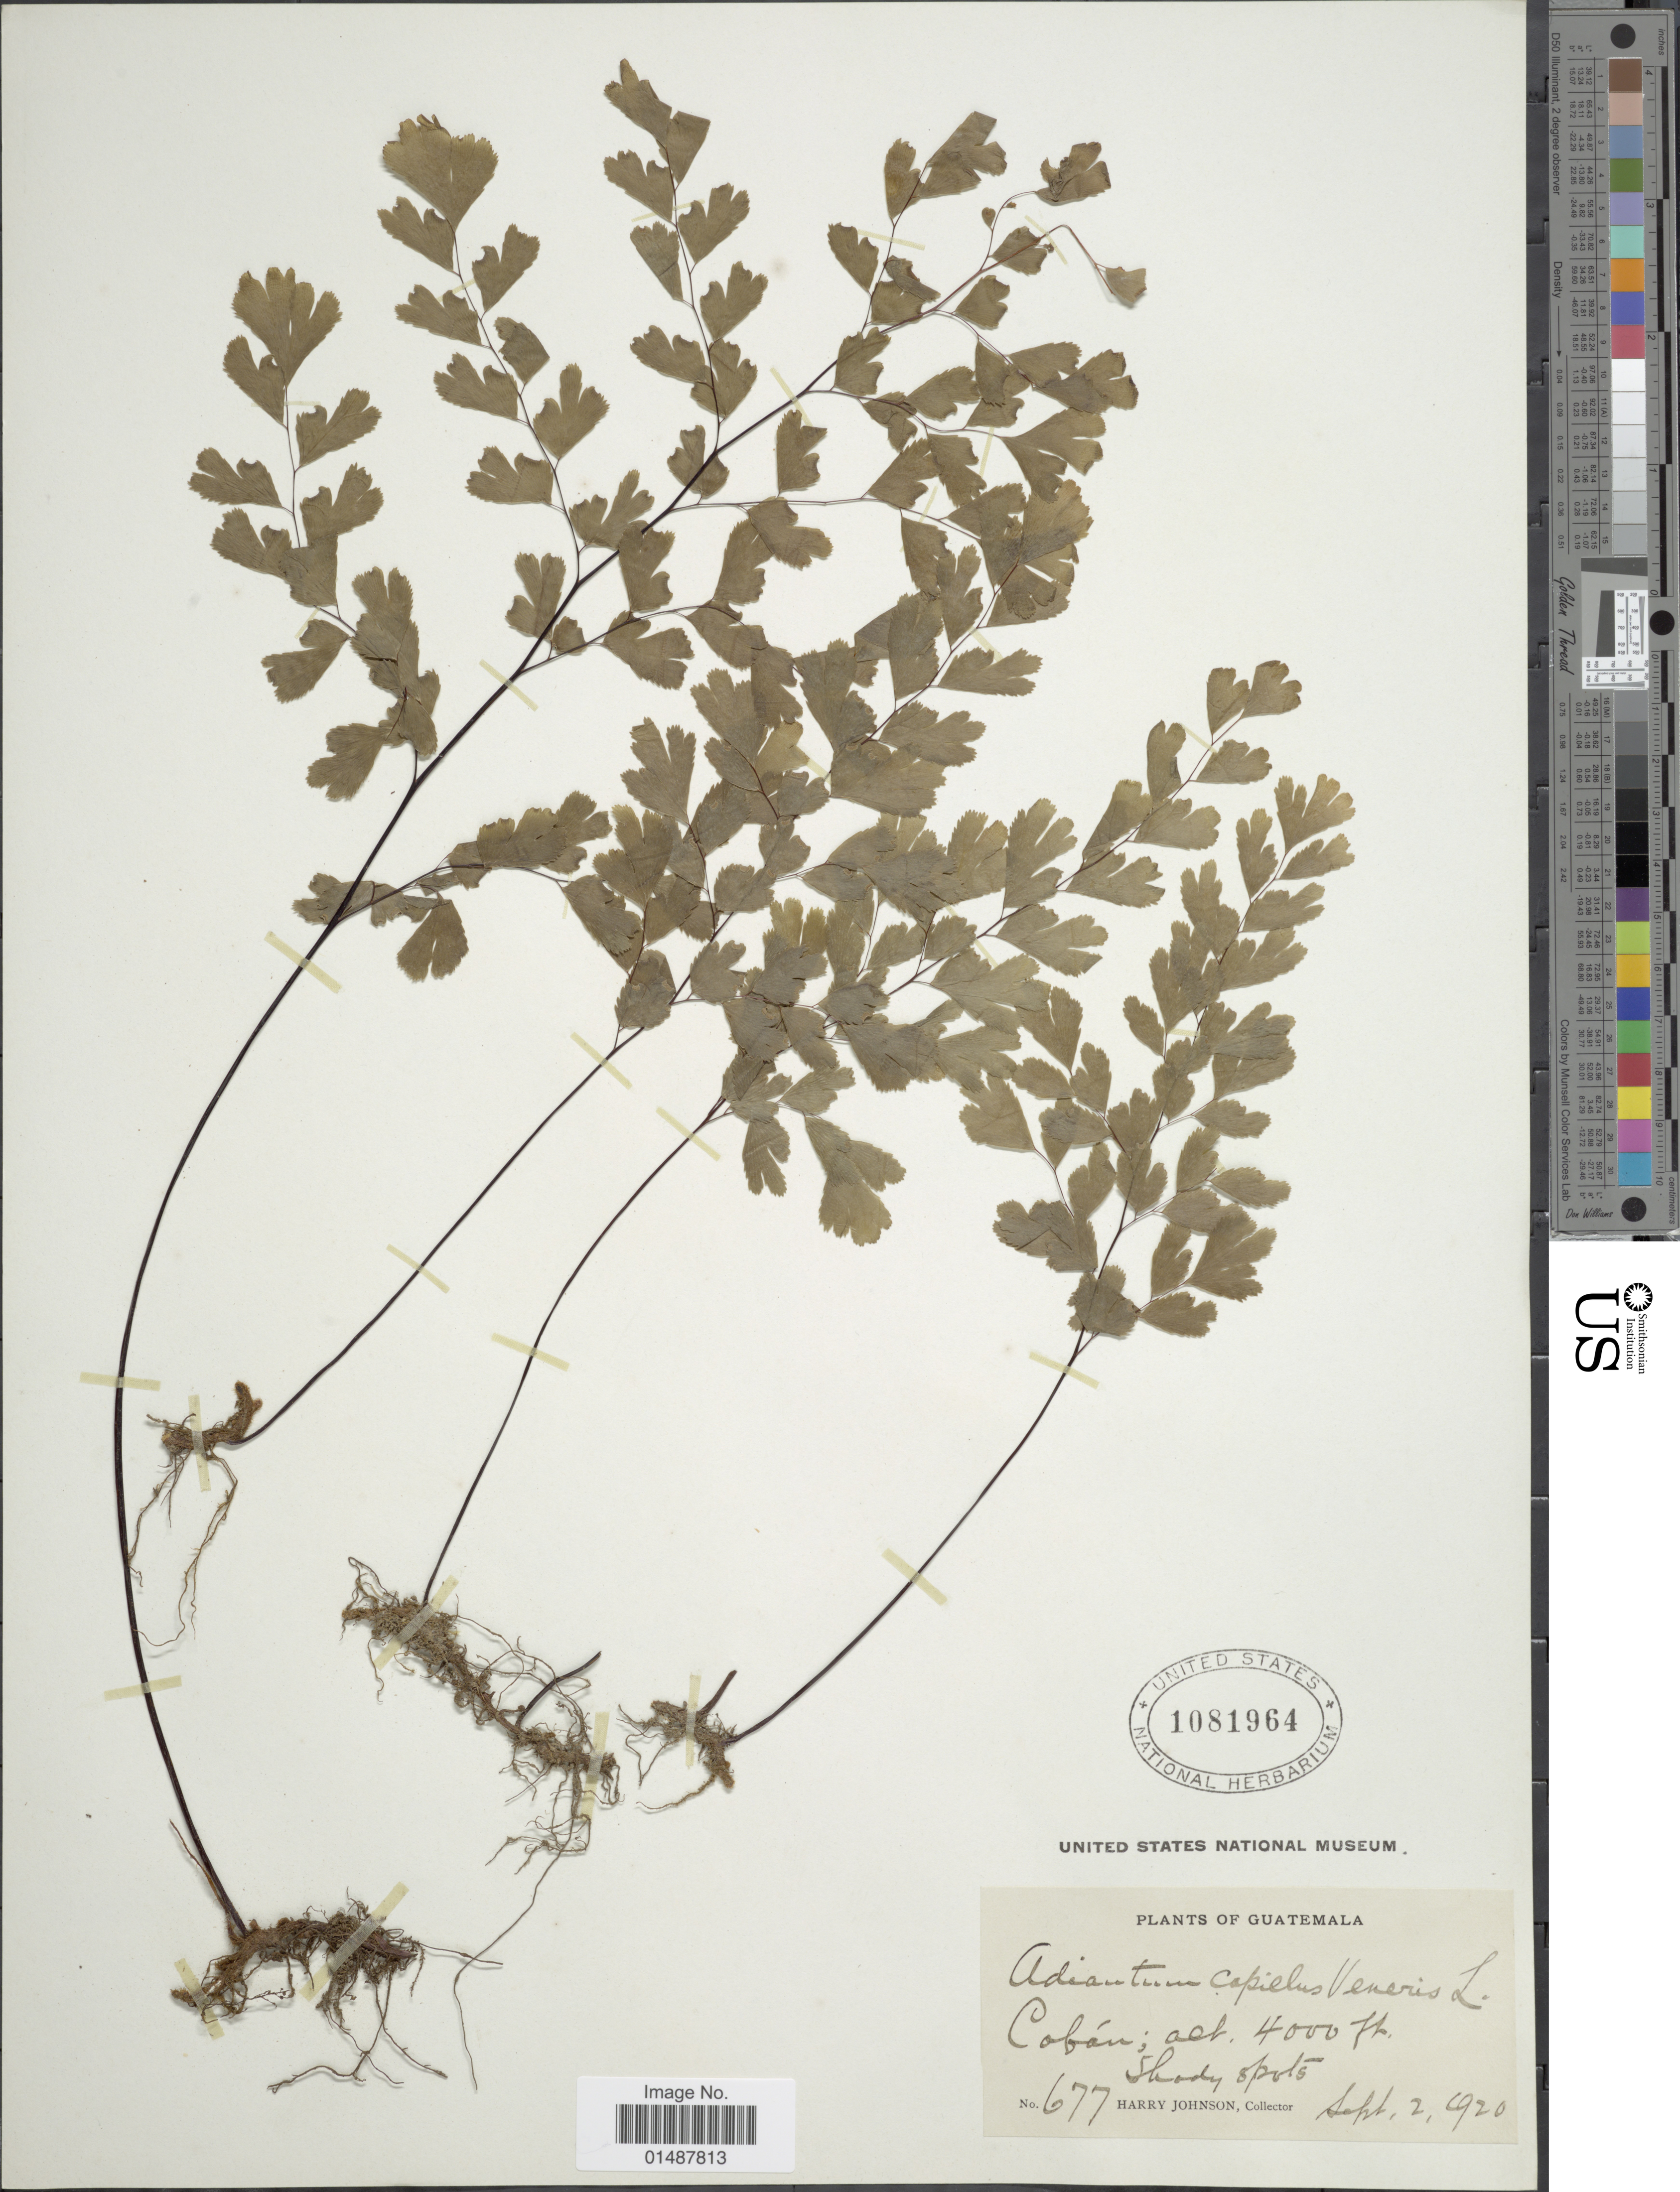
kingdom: Plantae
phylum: Tracheophyta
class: Polypodiopsida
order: Polypodiales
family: Pteridaceae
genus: Adiantum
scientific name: Adiantum capillus-veneris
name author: L.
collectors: H. Johnson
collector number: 677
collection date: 1920-09-02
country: Guatemala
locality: Coban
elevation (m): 1219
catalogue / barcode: US 1081964